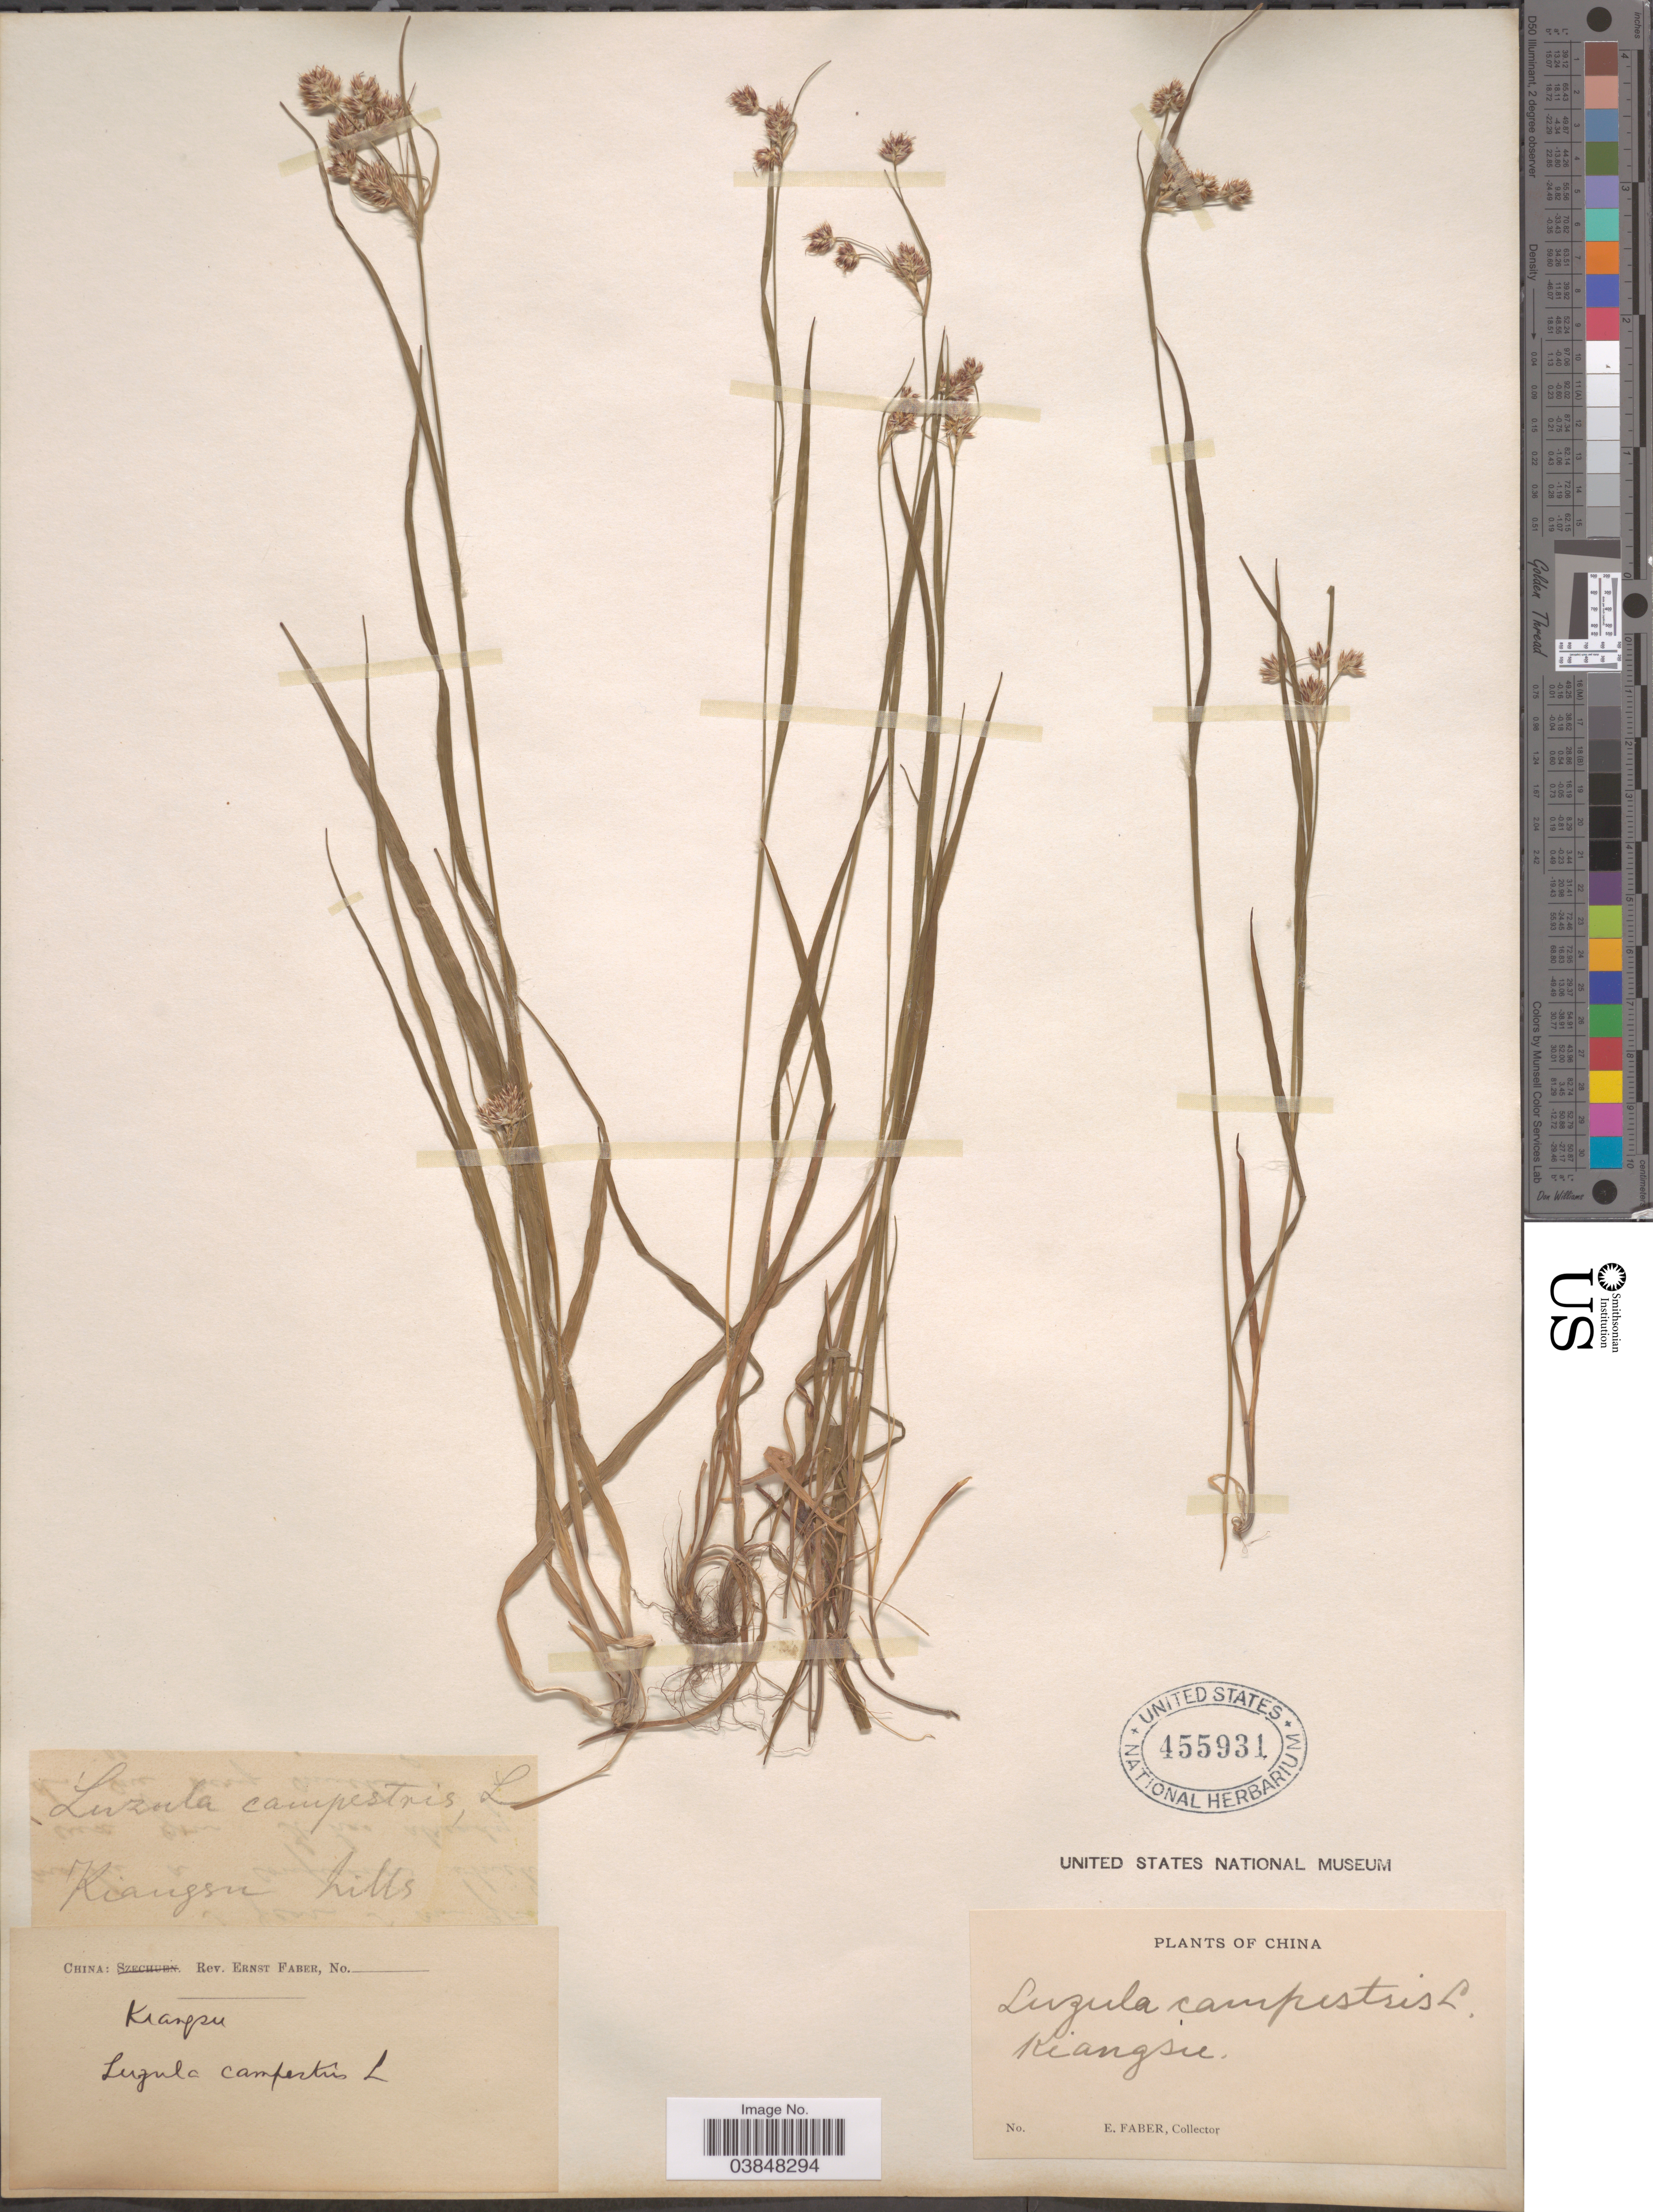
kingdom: Plantae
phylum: Tracheophyta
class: Liliopsida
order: Poales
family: Juncaceae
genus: Luzula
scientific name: Luzula campestris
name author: (L.) DC.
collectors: E. Faber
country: China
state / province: Jiangsu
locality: Kiangsu hills. Kiangsu.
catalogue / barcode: US 455931